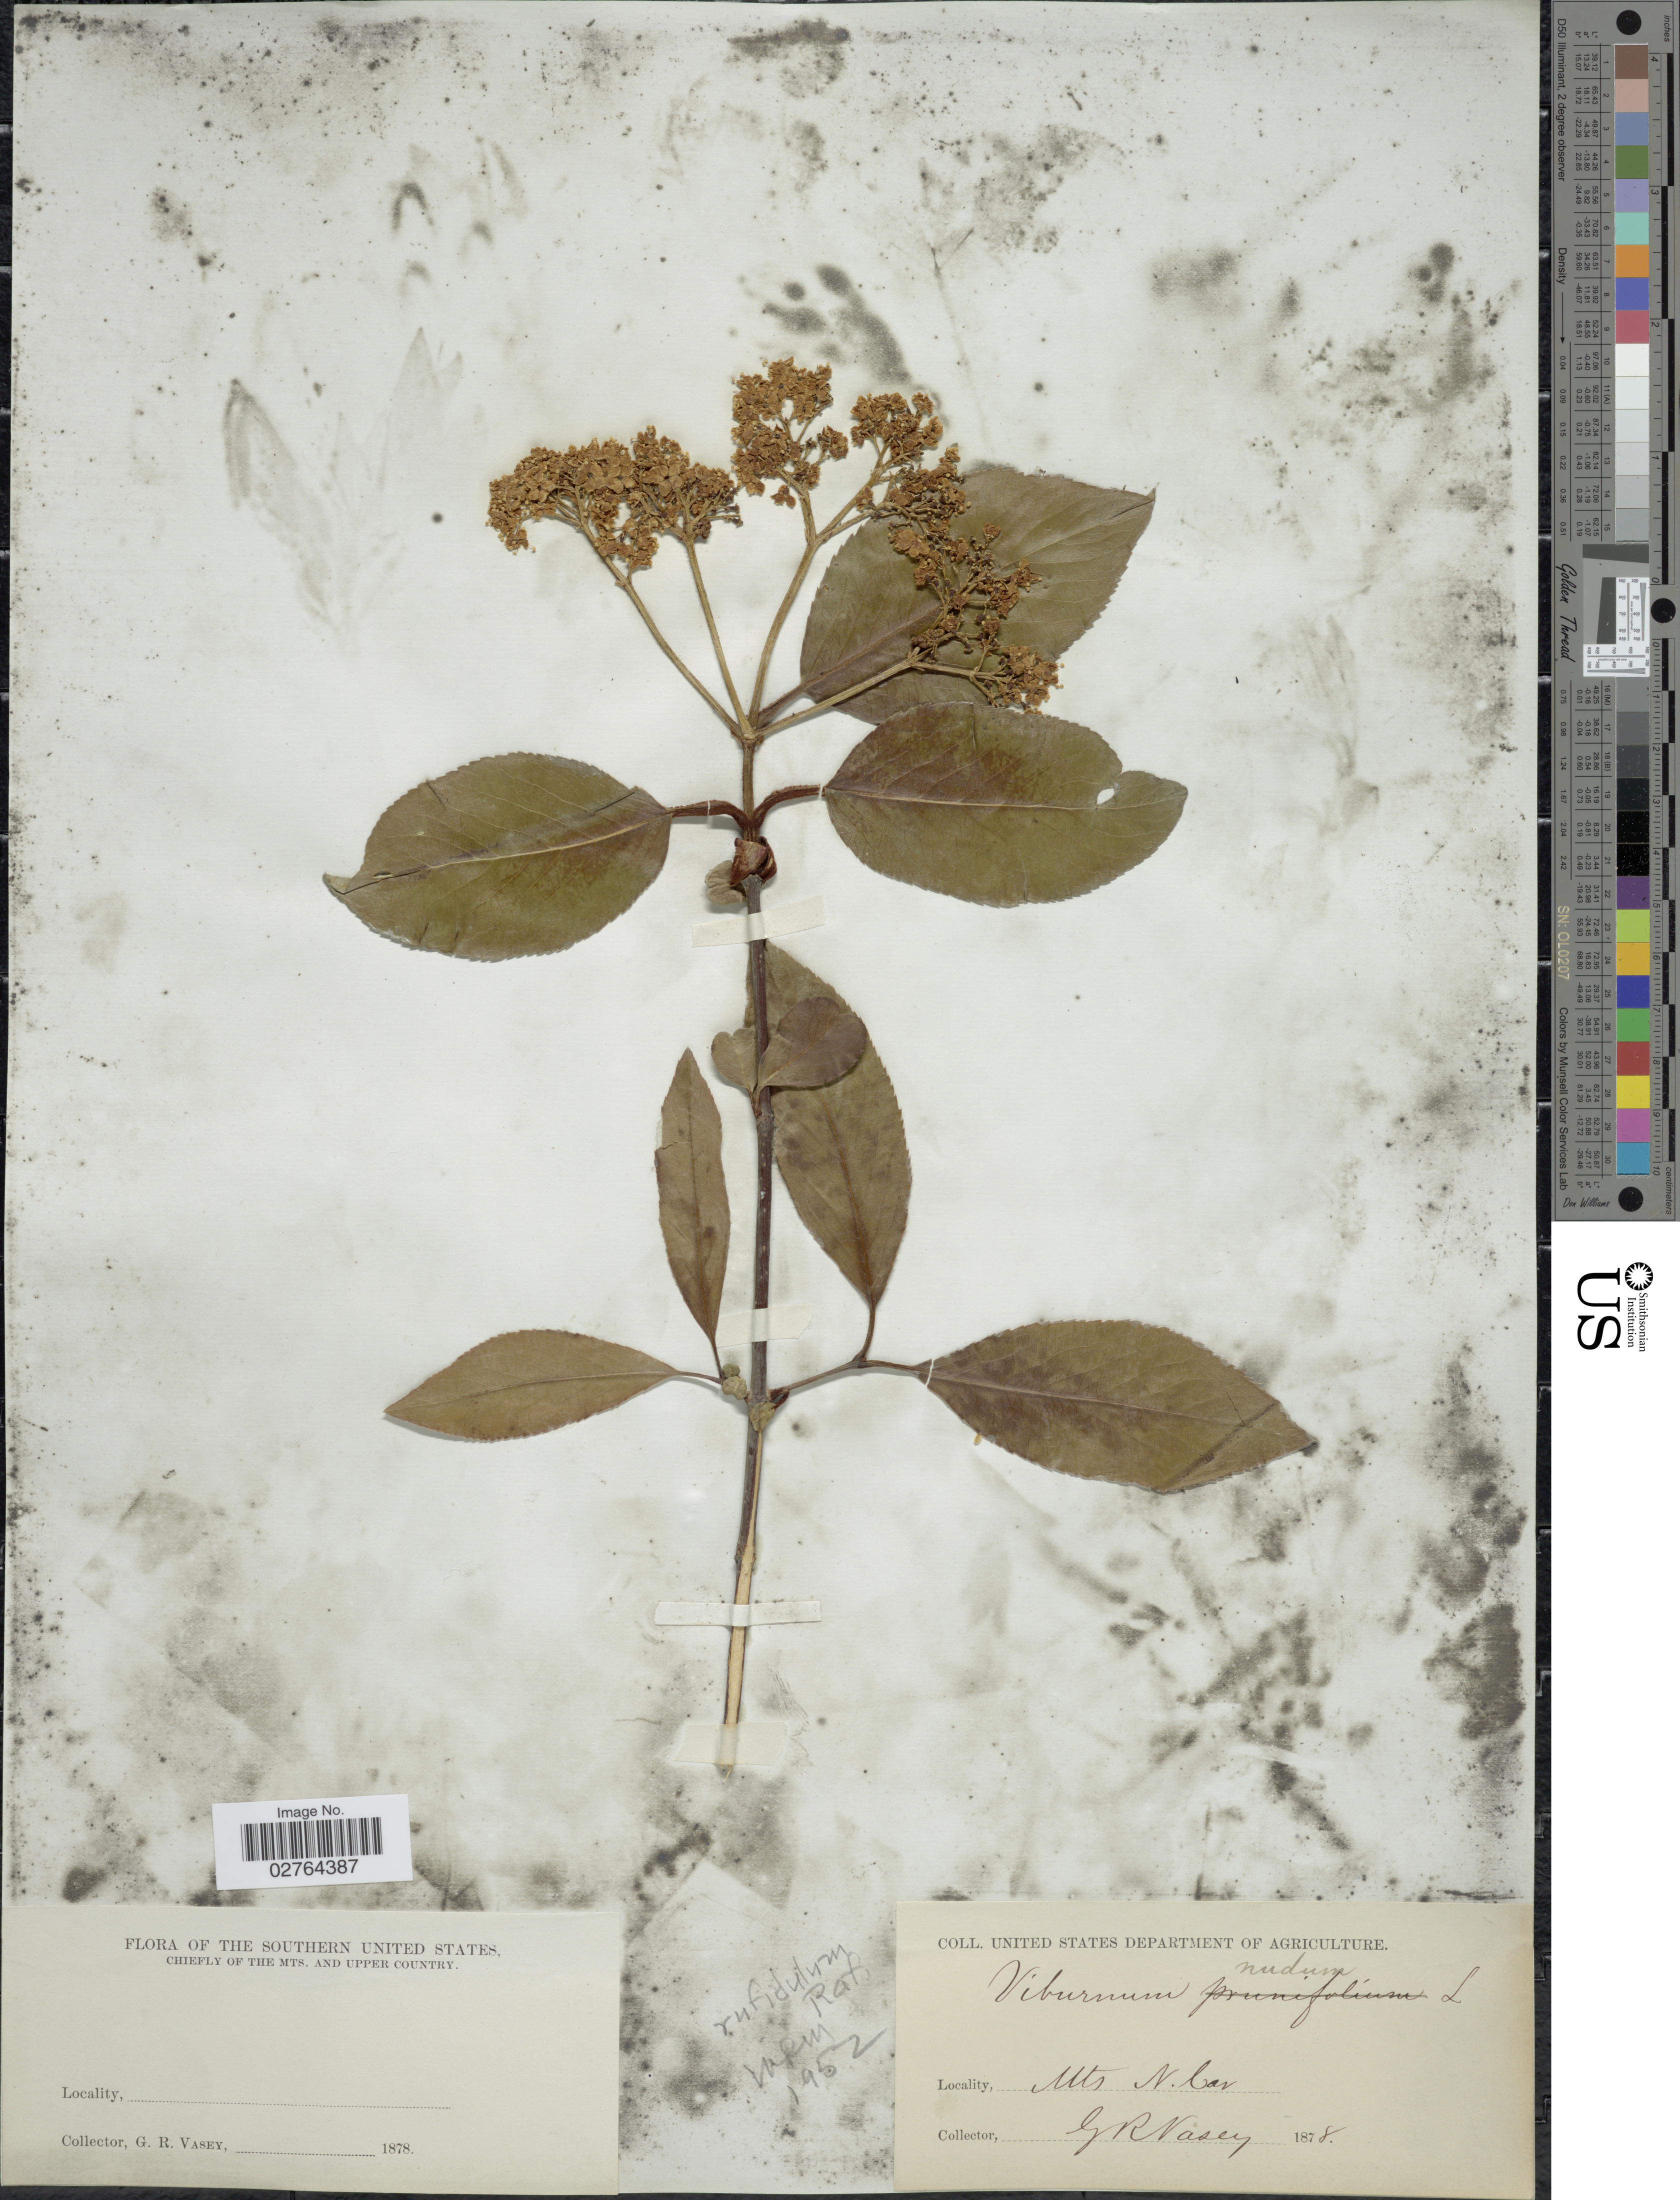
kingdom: Plantae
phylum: Tracheophyta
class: Magnoliopsida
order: Dipsacales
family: Viburnaceae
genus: Viburnum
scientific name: Viburnum rufidulum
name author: Raf.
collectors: G. R. Vasey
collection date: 1878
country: United States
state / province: North Carolina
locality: The southern United States, Chiefly of the Mts. and upper Country.